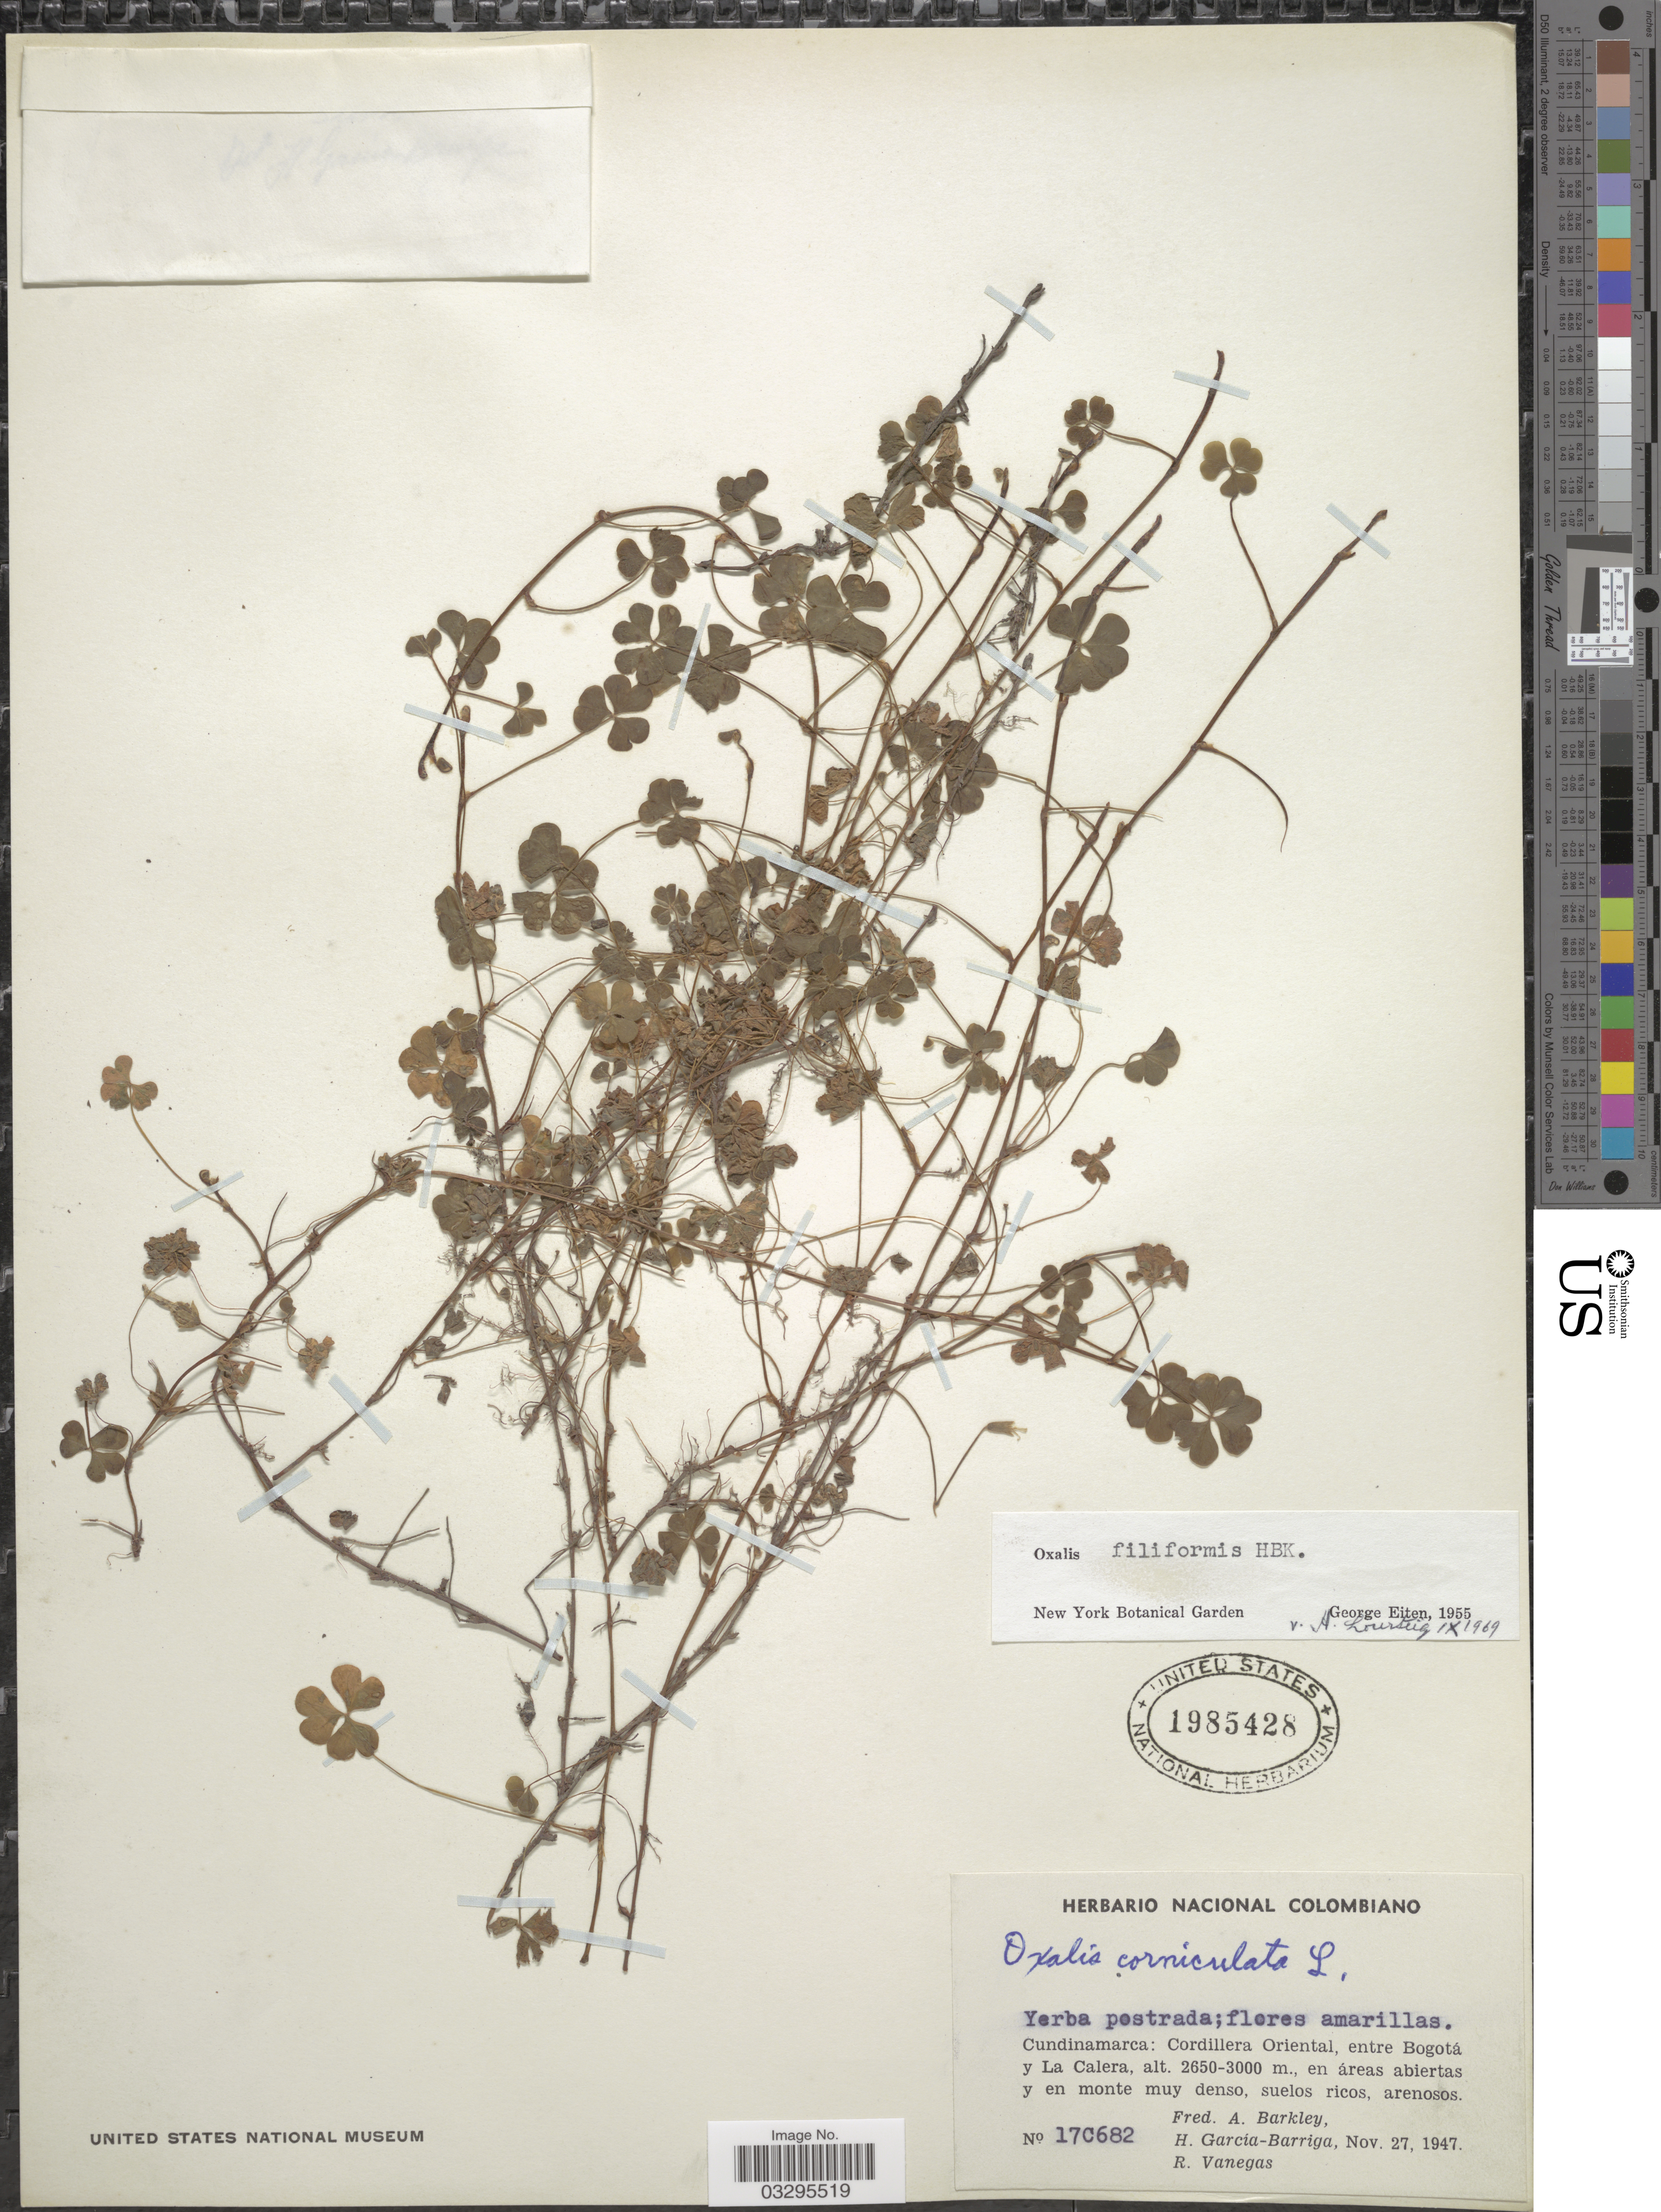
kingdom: Plantae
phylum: Tracheophyta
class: Magnoliopsida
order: Oxalidales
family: Oxalidaceae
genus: Oxalis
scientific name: Oxalis filiformis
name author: Kunth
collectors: F. A. Barkley, H. García Barriga & R. Vanegas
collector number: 17c682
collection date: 1947-11-27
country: Colombia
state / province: Cundinamarca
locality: Cordillera Oriental, entre Bogotá y La Calera.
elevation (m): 2650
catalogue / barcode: US 1985428